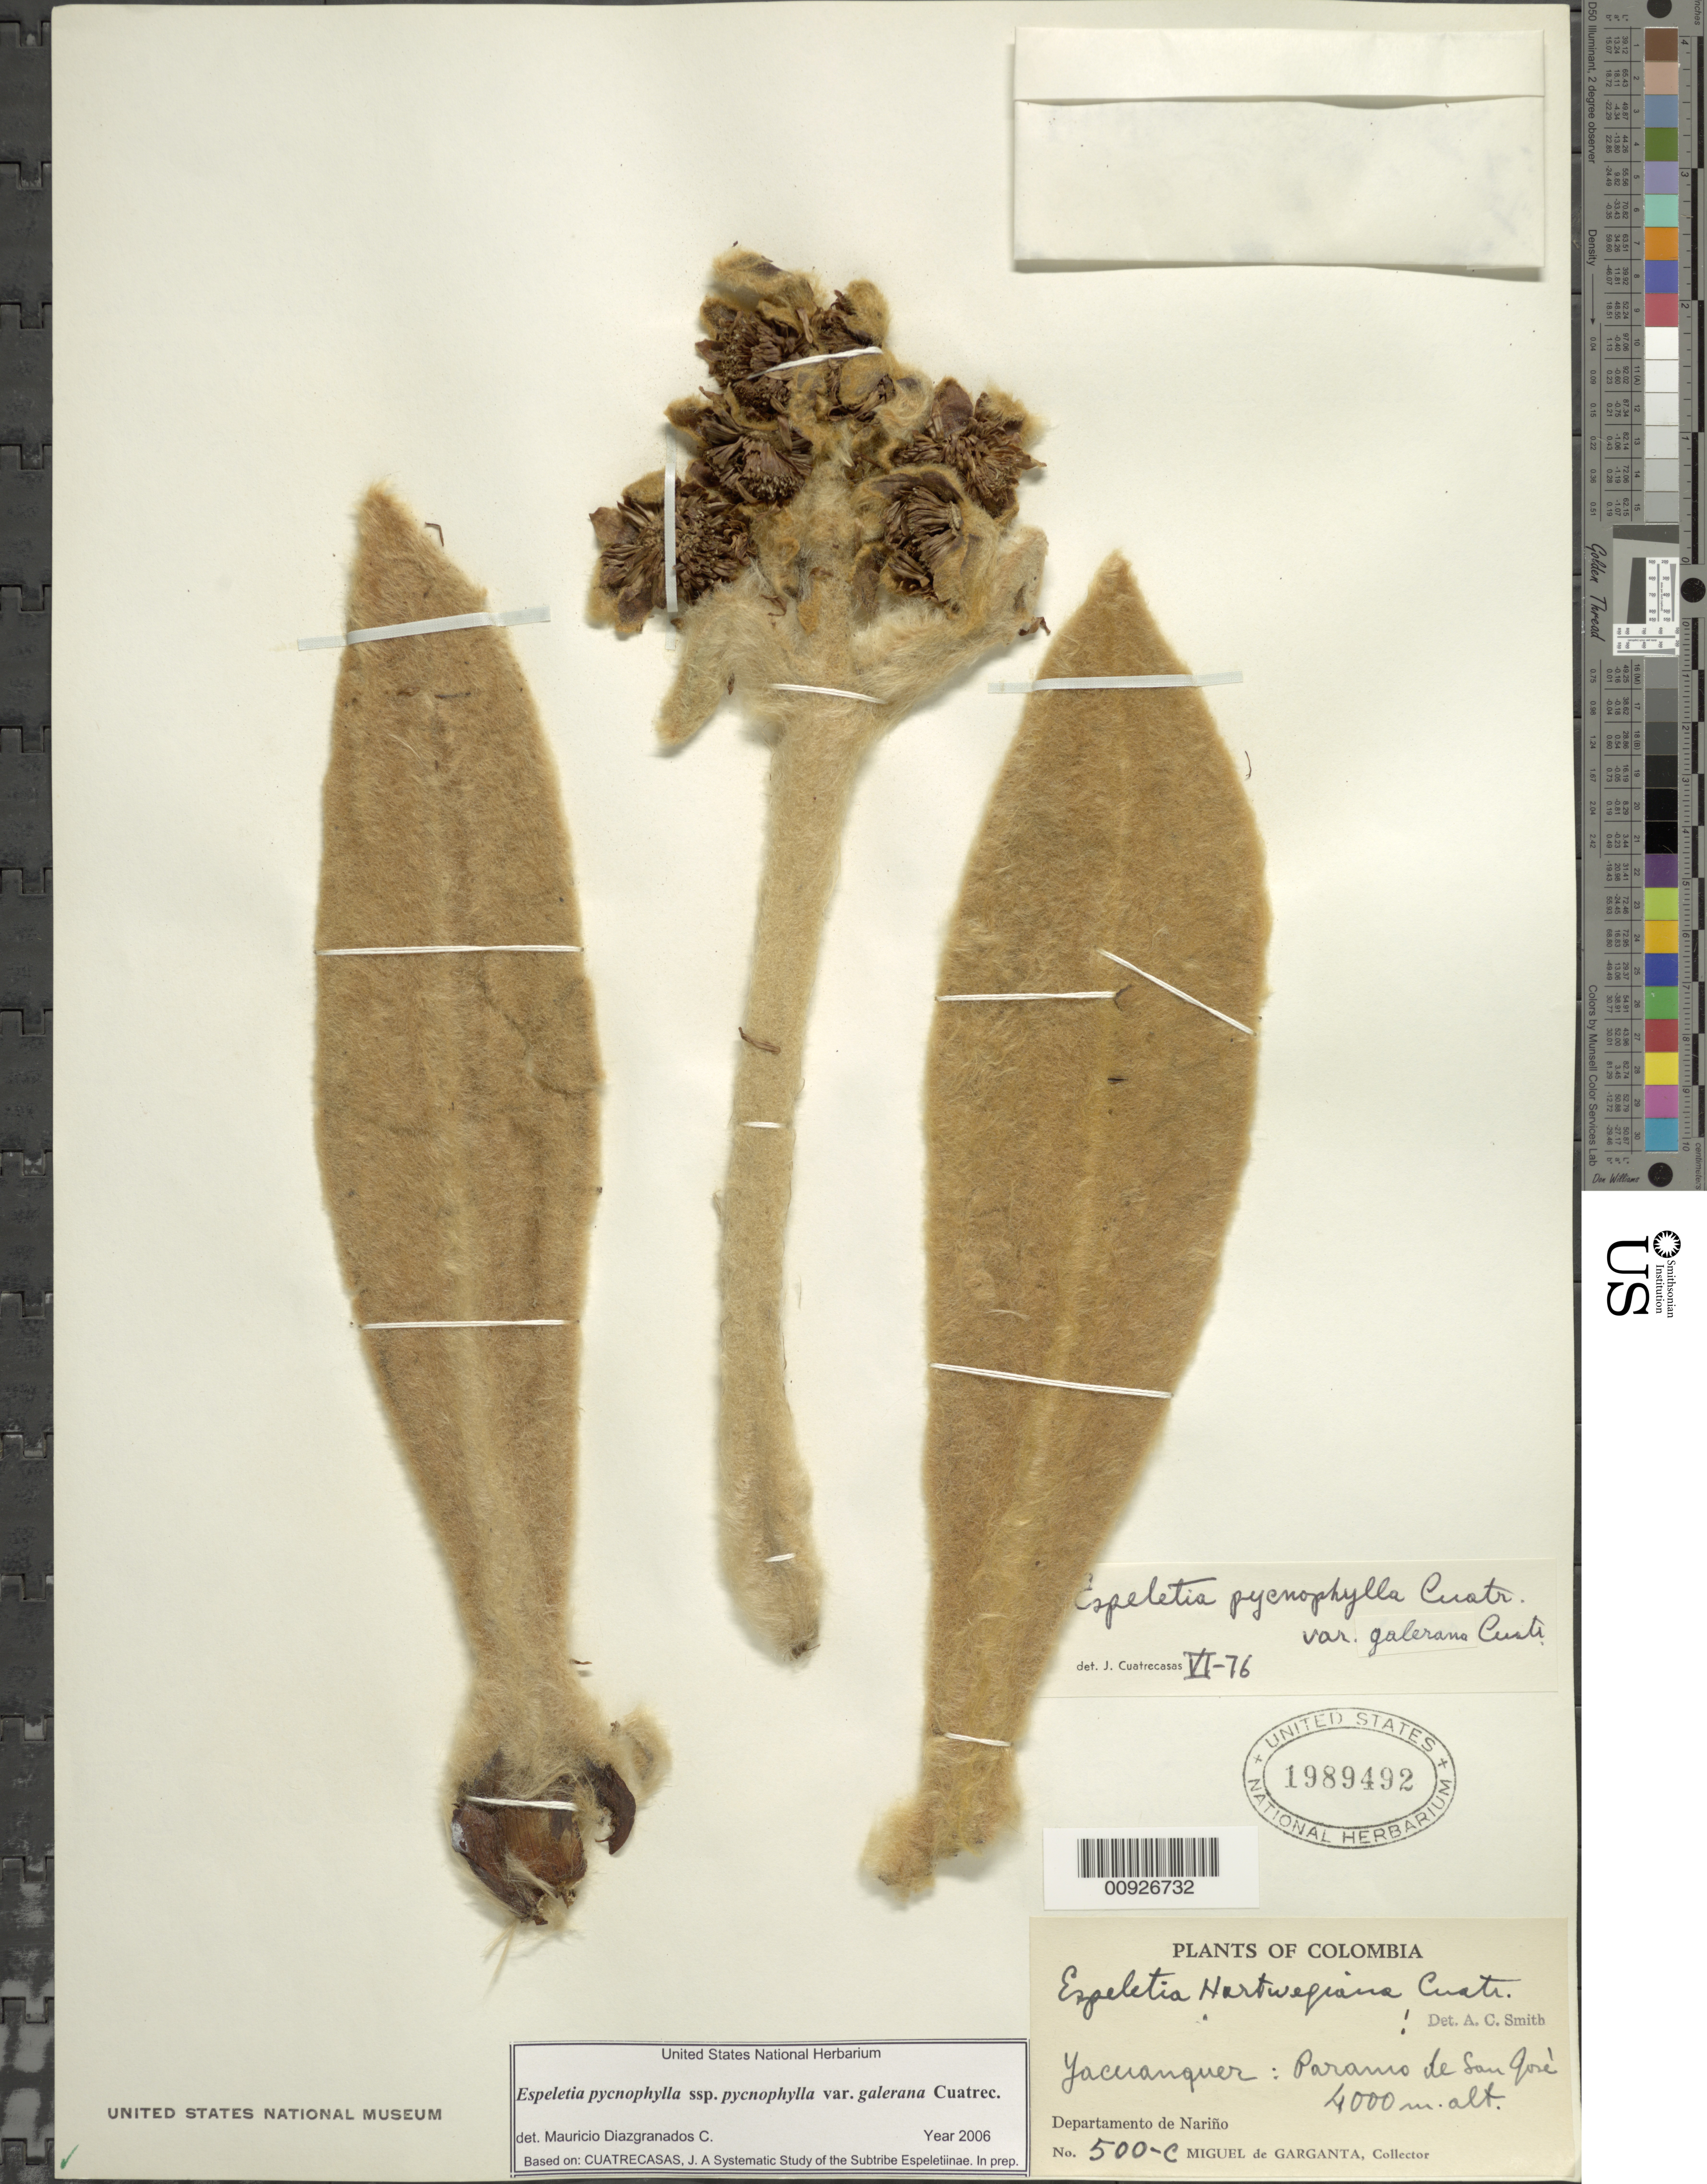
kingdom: Plantae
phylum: Tracheophyta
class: Magnoliopsida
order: Asterales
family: Asteraceae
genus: Espeletia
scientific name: Espeletia pycnophylla var. galerana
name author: Cuatrec.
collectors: M. Garganta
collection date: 1943-01-04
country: Colombia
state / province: Nariño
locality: Páramo de San José. Yacuanquer.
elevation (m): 4000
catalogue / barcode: US 1989492